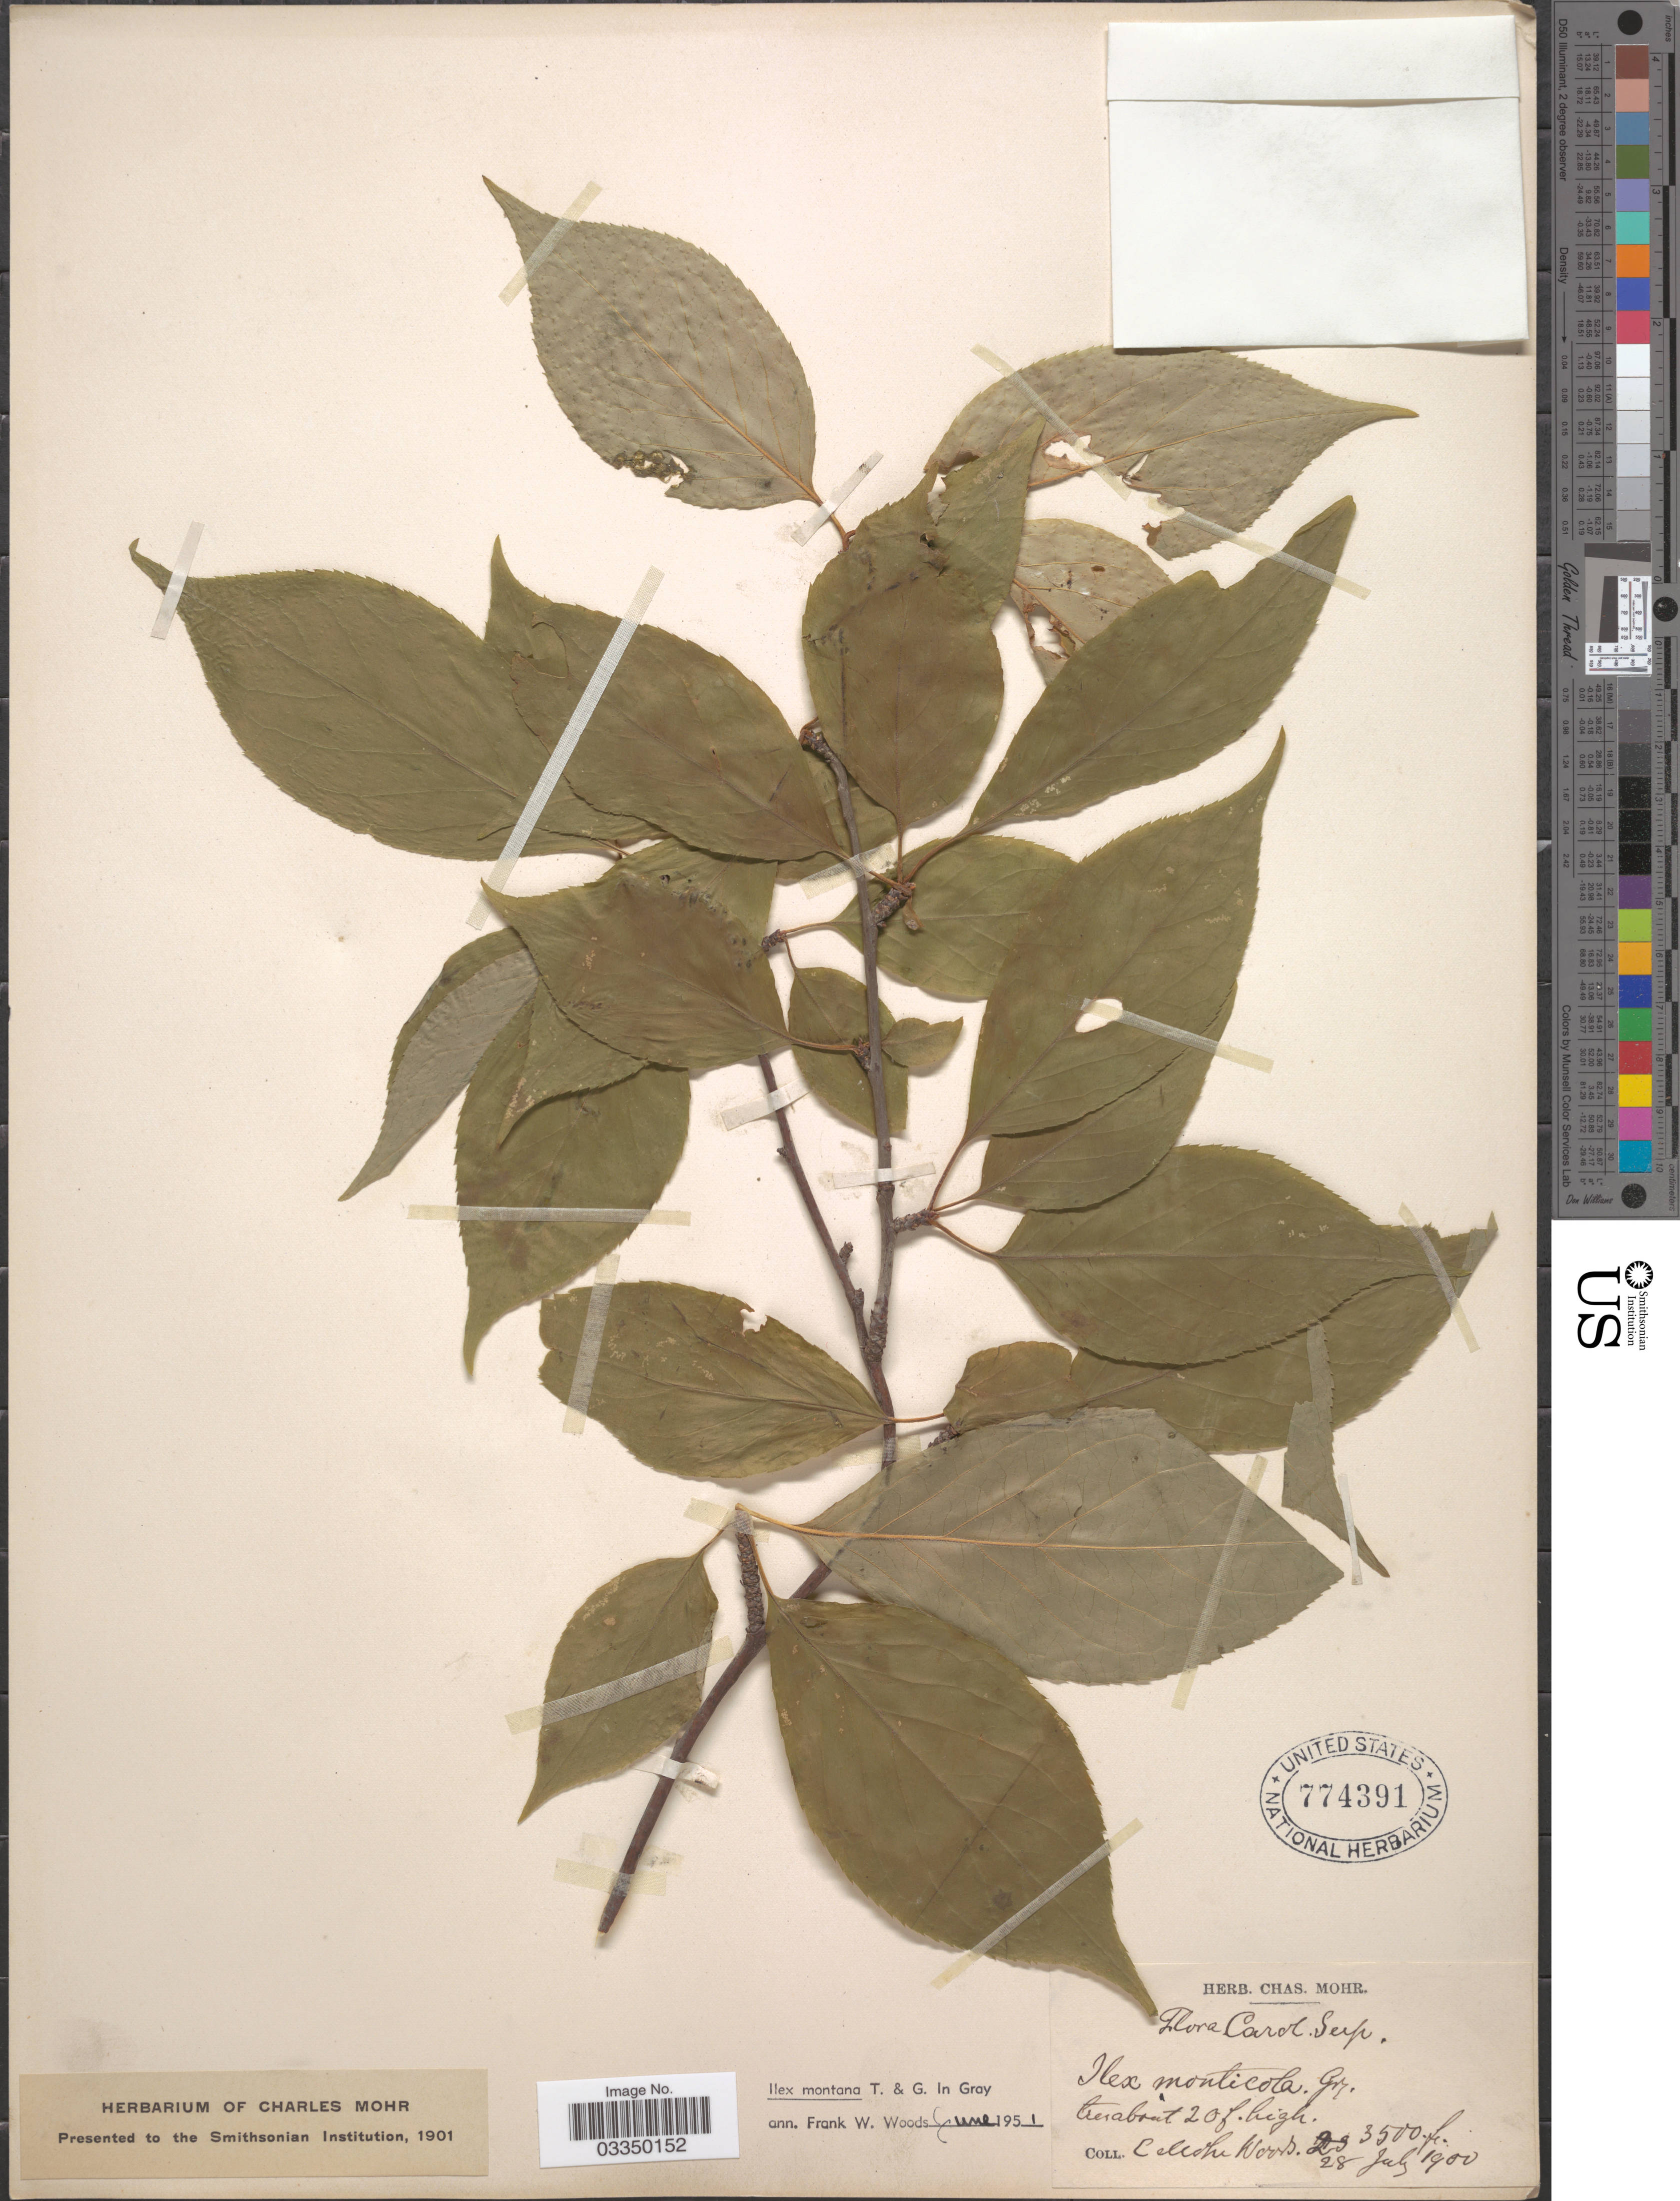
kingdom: Plantae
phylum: Tracheophyta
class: Magnoliopsida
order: Aquifoliales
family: Aquifoliaceae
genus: Ilex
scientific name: Ilex montana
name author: Torr. & A. Gray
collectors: C. Mohr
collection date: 1900-07-28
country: United States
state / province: Georgia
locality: Carol. Serp. [unsure placement]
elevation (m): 1067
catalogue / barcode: US 774391